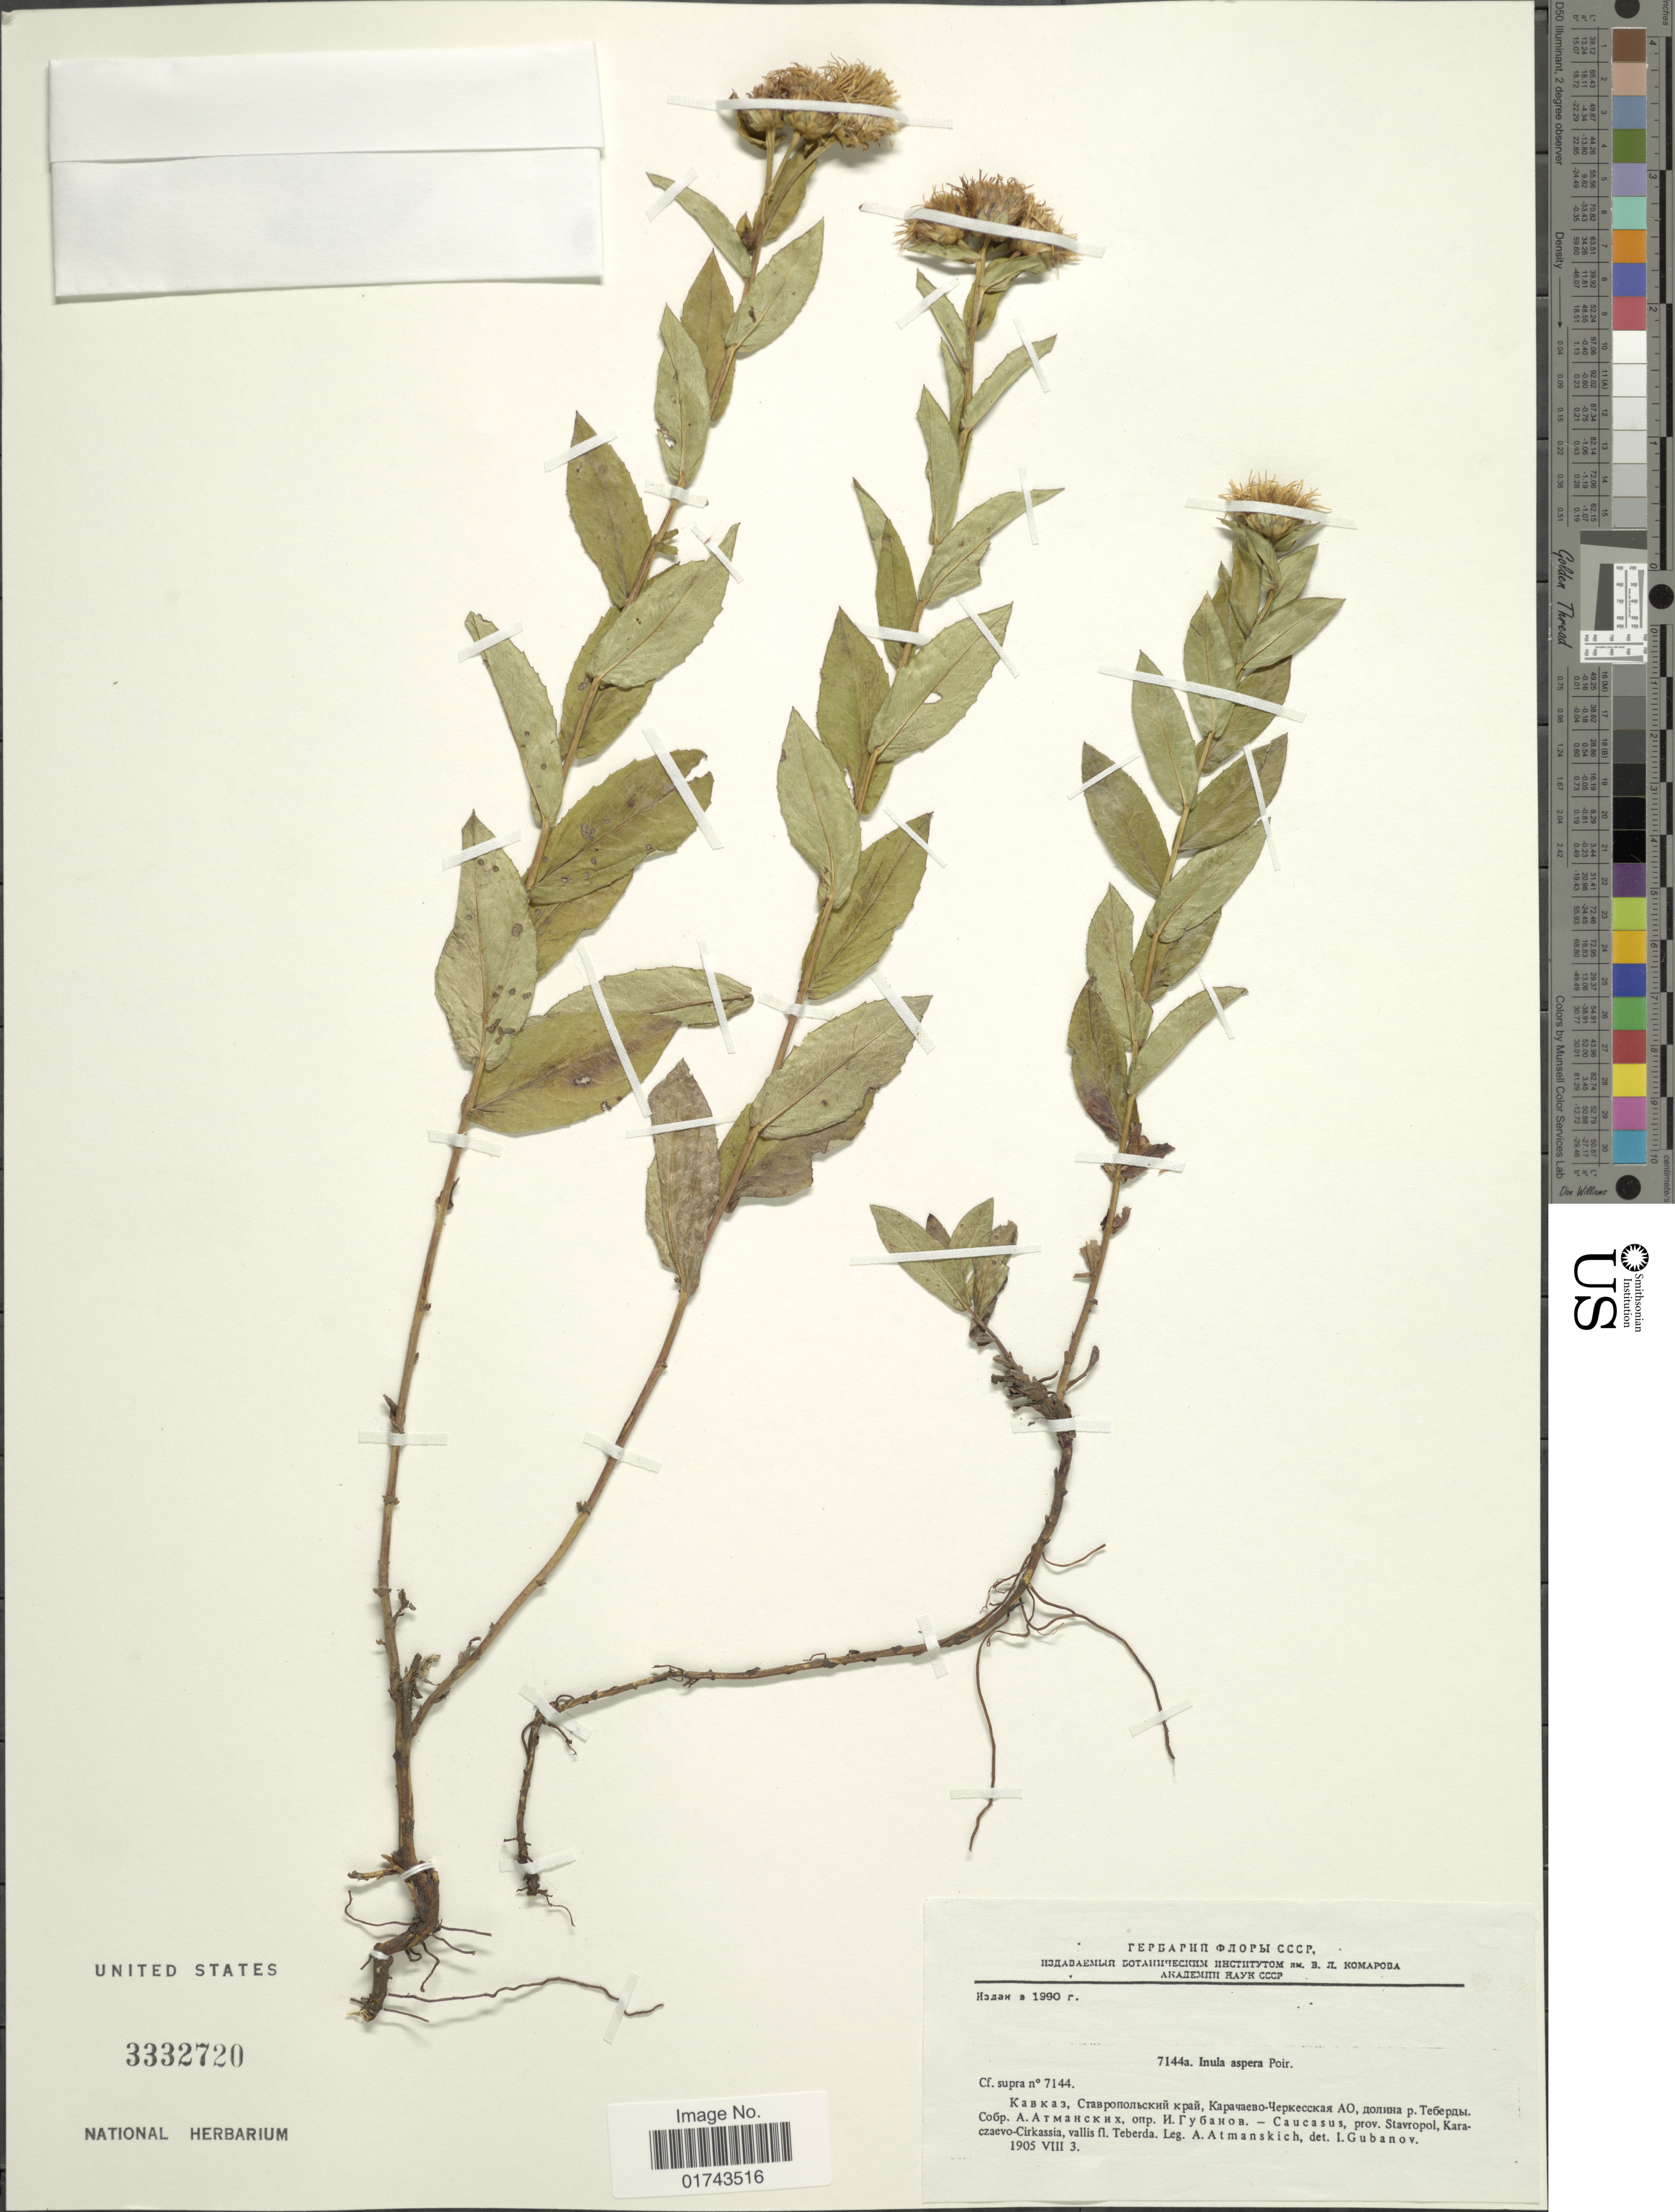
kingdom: Plantae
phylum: Tracheophyta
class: Magnoliopsida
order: Asterales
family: Asteraceae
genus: Inula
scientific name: Inula aspera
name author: Poir.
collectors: A. Atmanskich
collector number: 7144a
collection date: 1905-08-03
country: Russian Federation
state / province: Karachay-Cherkess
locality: Valley of river Teberda.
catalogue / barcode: US 3332720